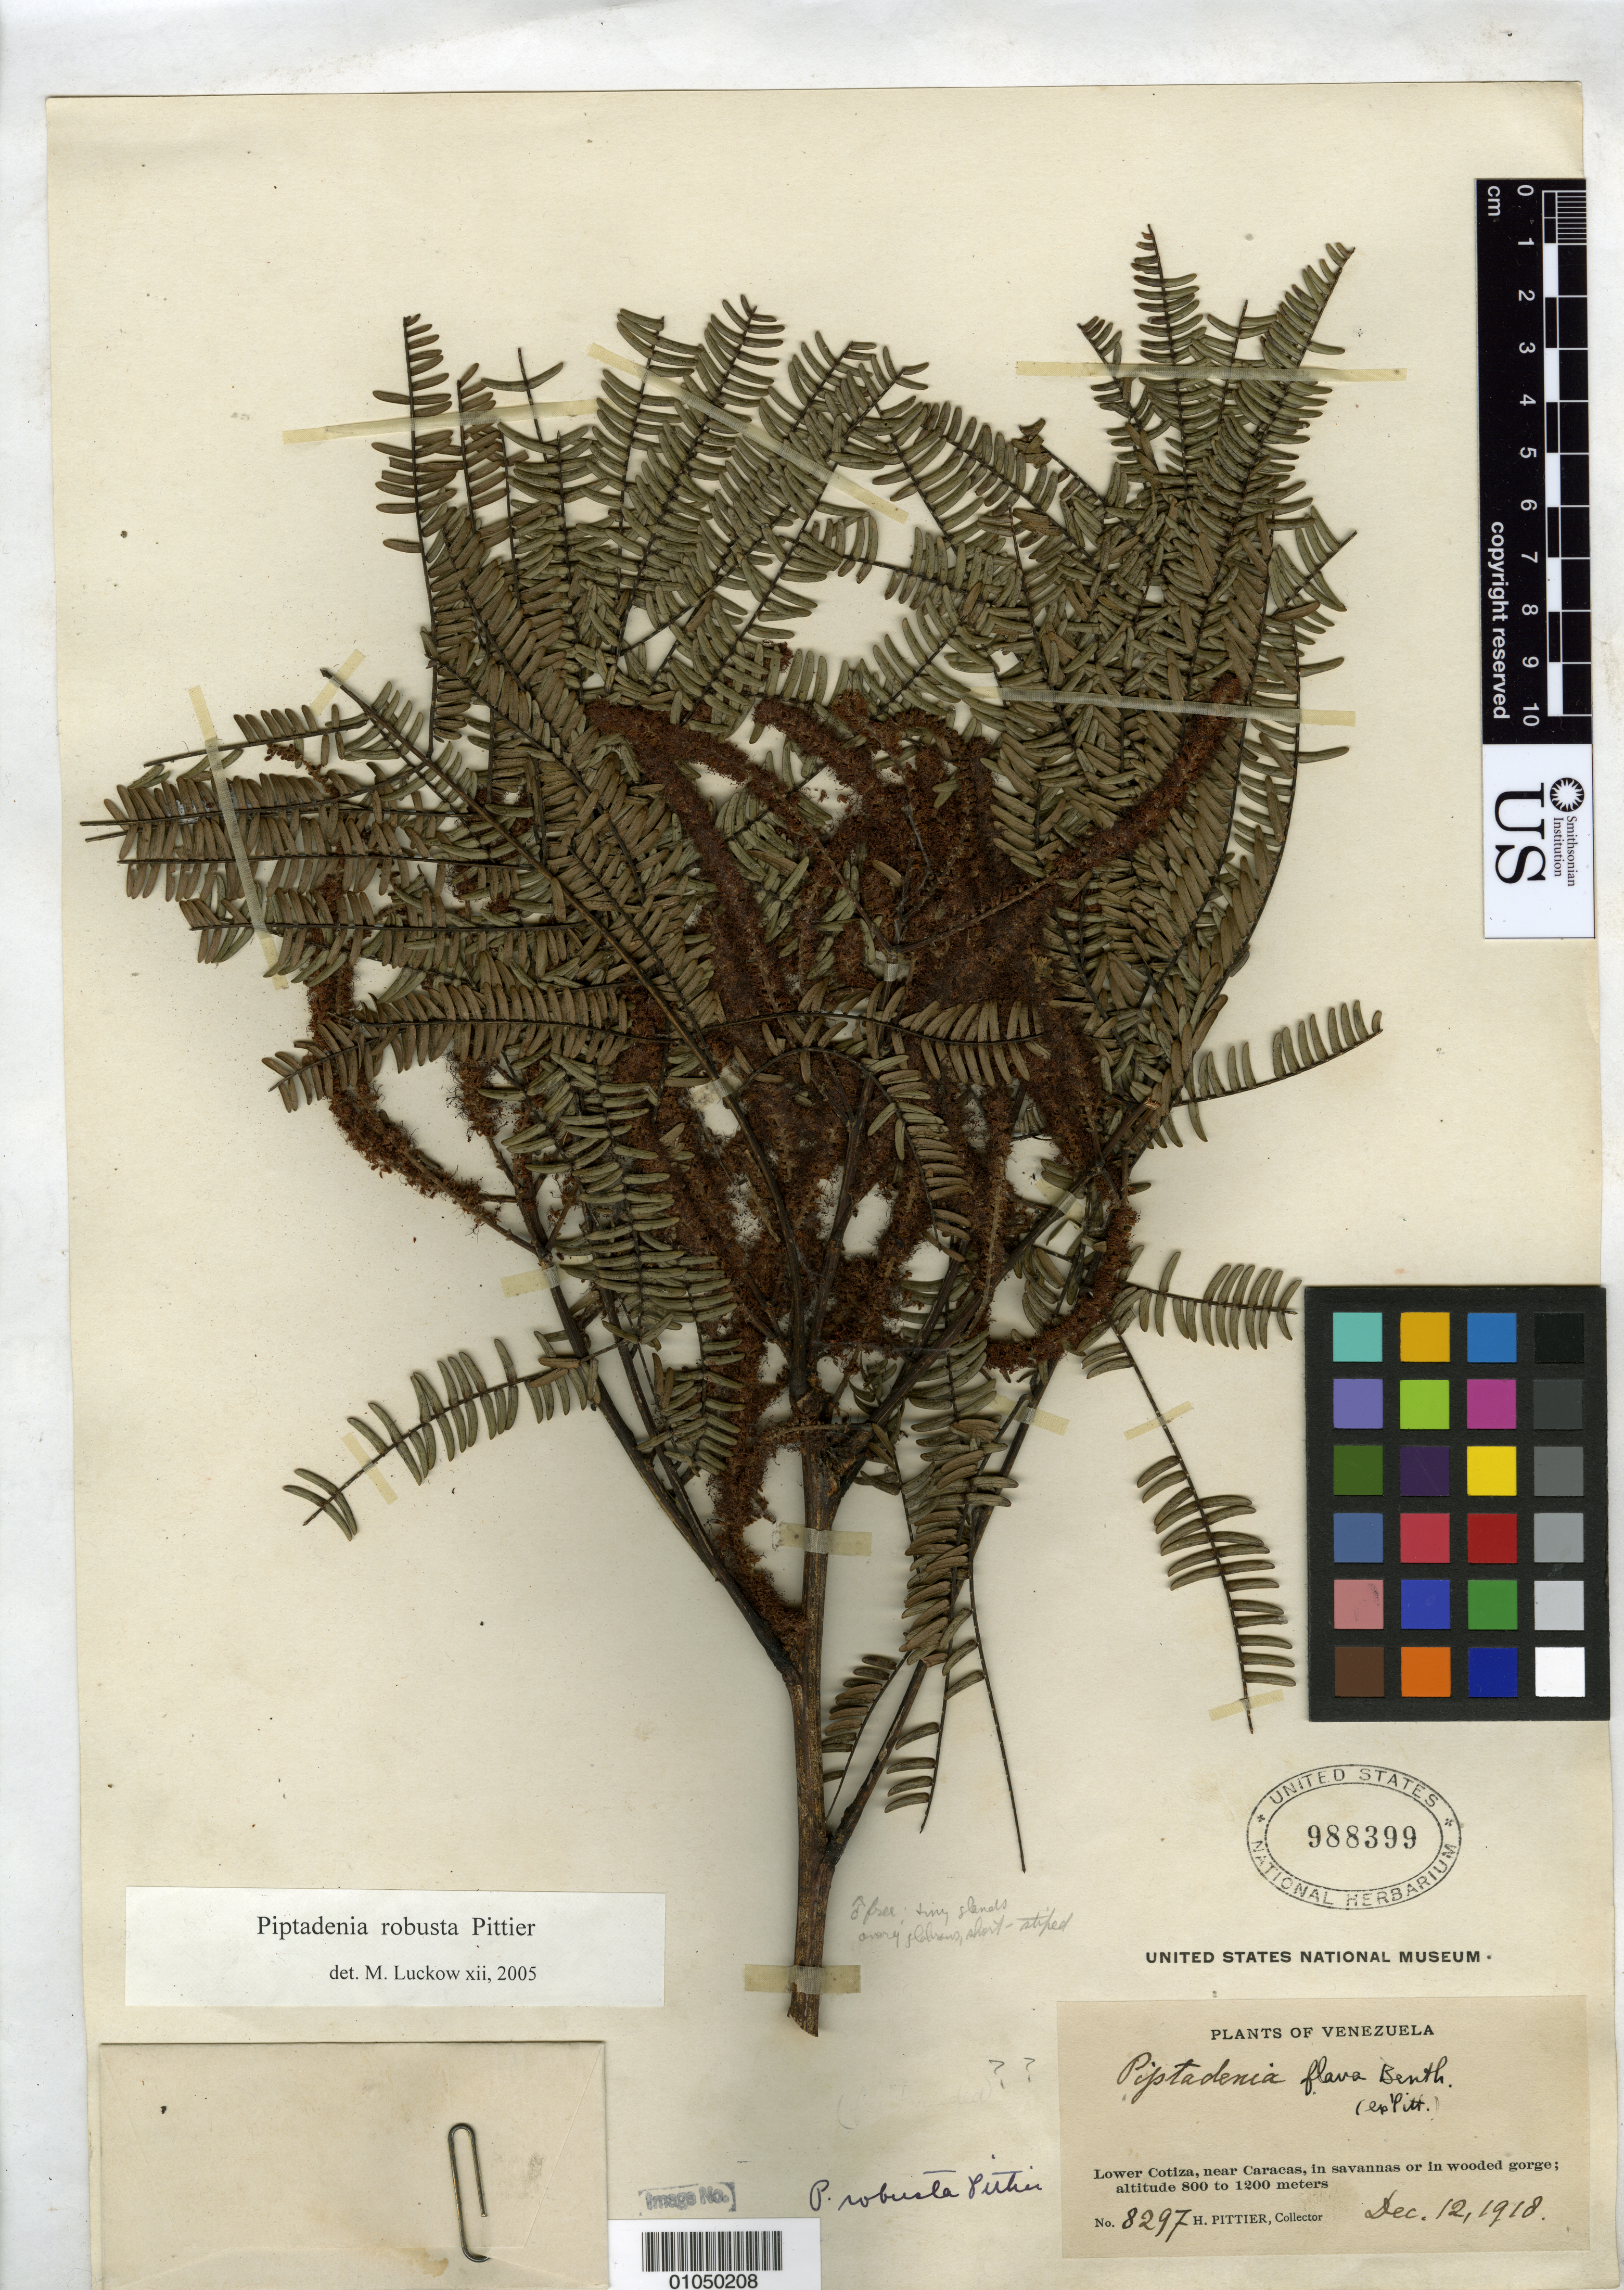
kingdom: Plantae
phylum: Tracheophyta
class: Magnoliopsida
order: Fabales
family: Fabaceae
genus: Piptadenia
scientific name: Piptadenia robusta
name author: Pittier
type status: Isotype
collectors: H. F. Pittier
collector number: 8297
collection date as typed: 12 Dec 1918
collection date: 1918-12-12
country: Venezuela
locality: Lower Cotiza, near Caracas.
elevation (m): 800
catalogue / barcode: US 988399